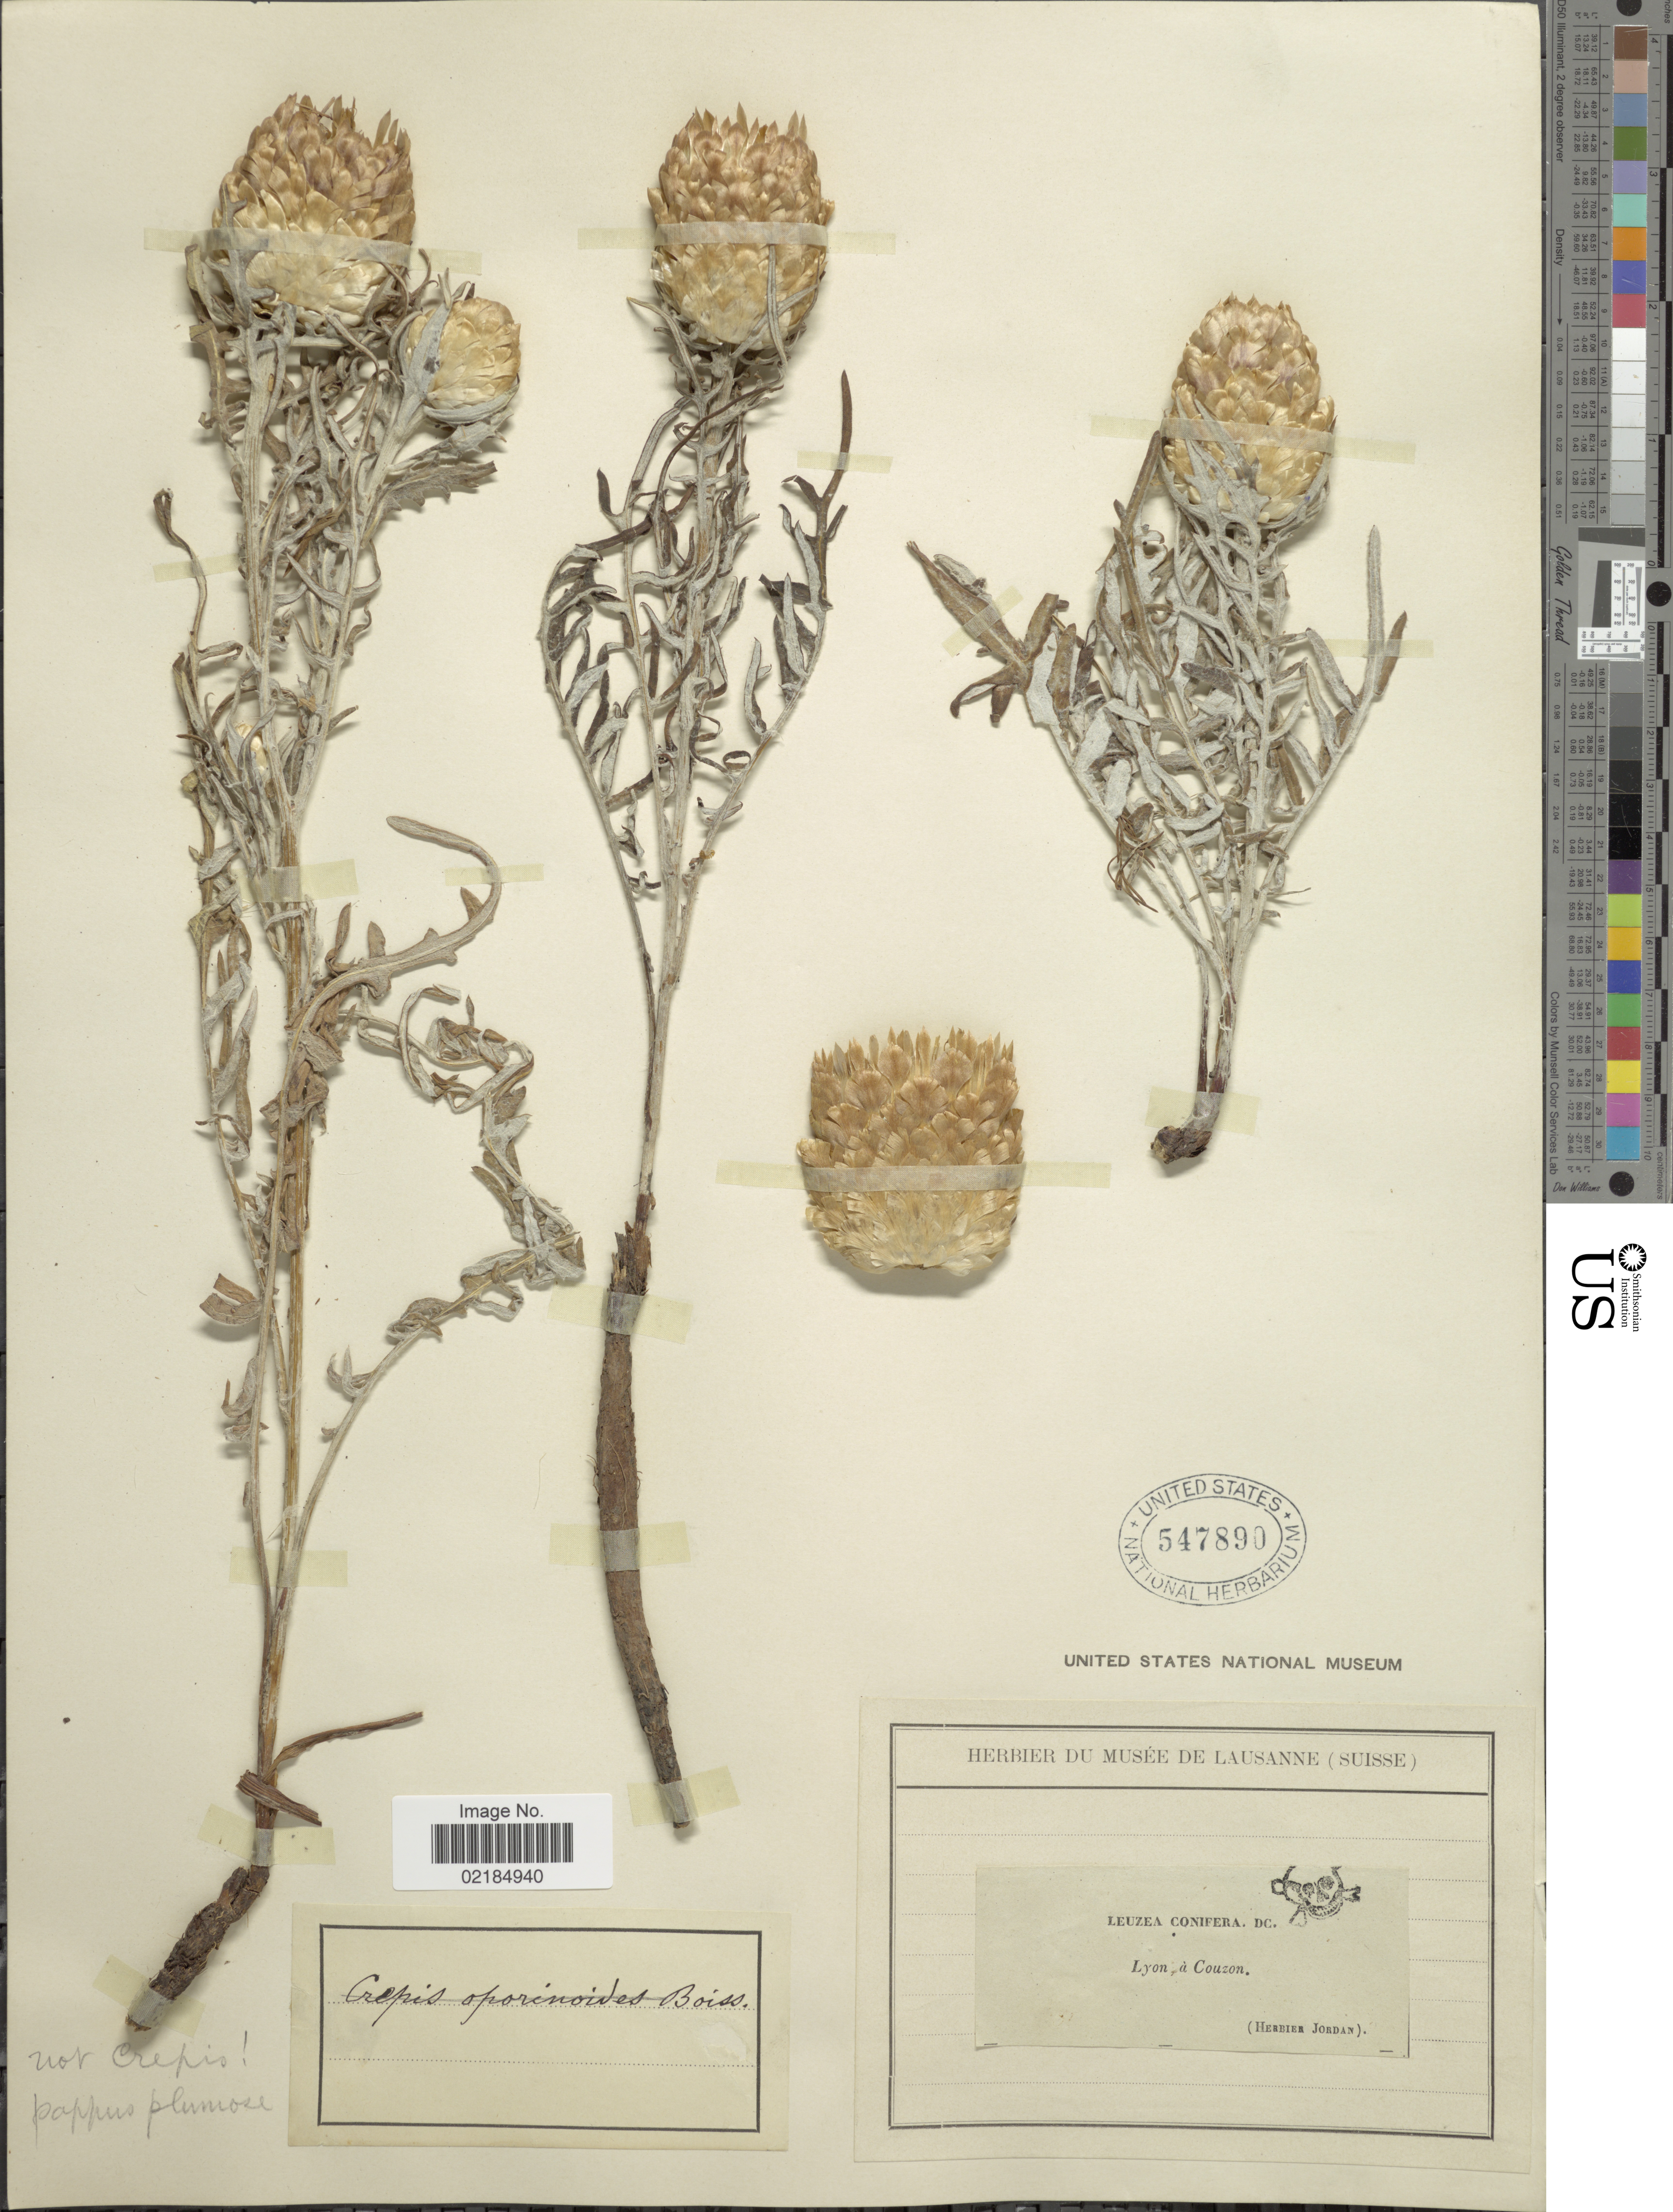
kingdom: Plantae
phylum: Tracheophyta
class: Magnoliopsida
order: Asterales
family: Asteraceae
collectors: ex herb. Jordan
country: France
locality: Lyon, à Couzon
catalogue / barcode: US 547890